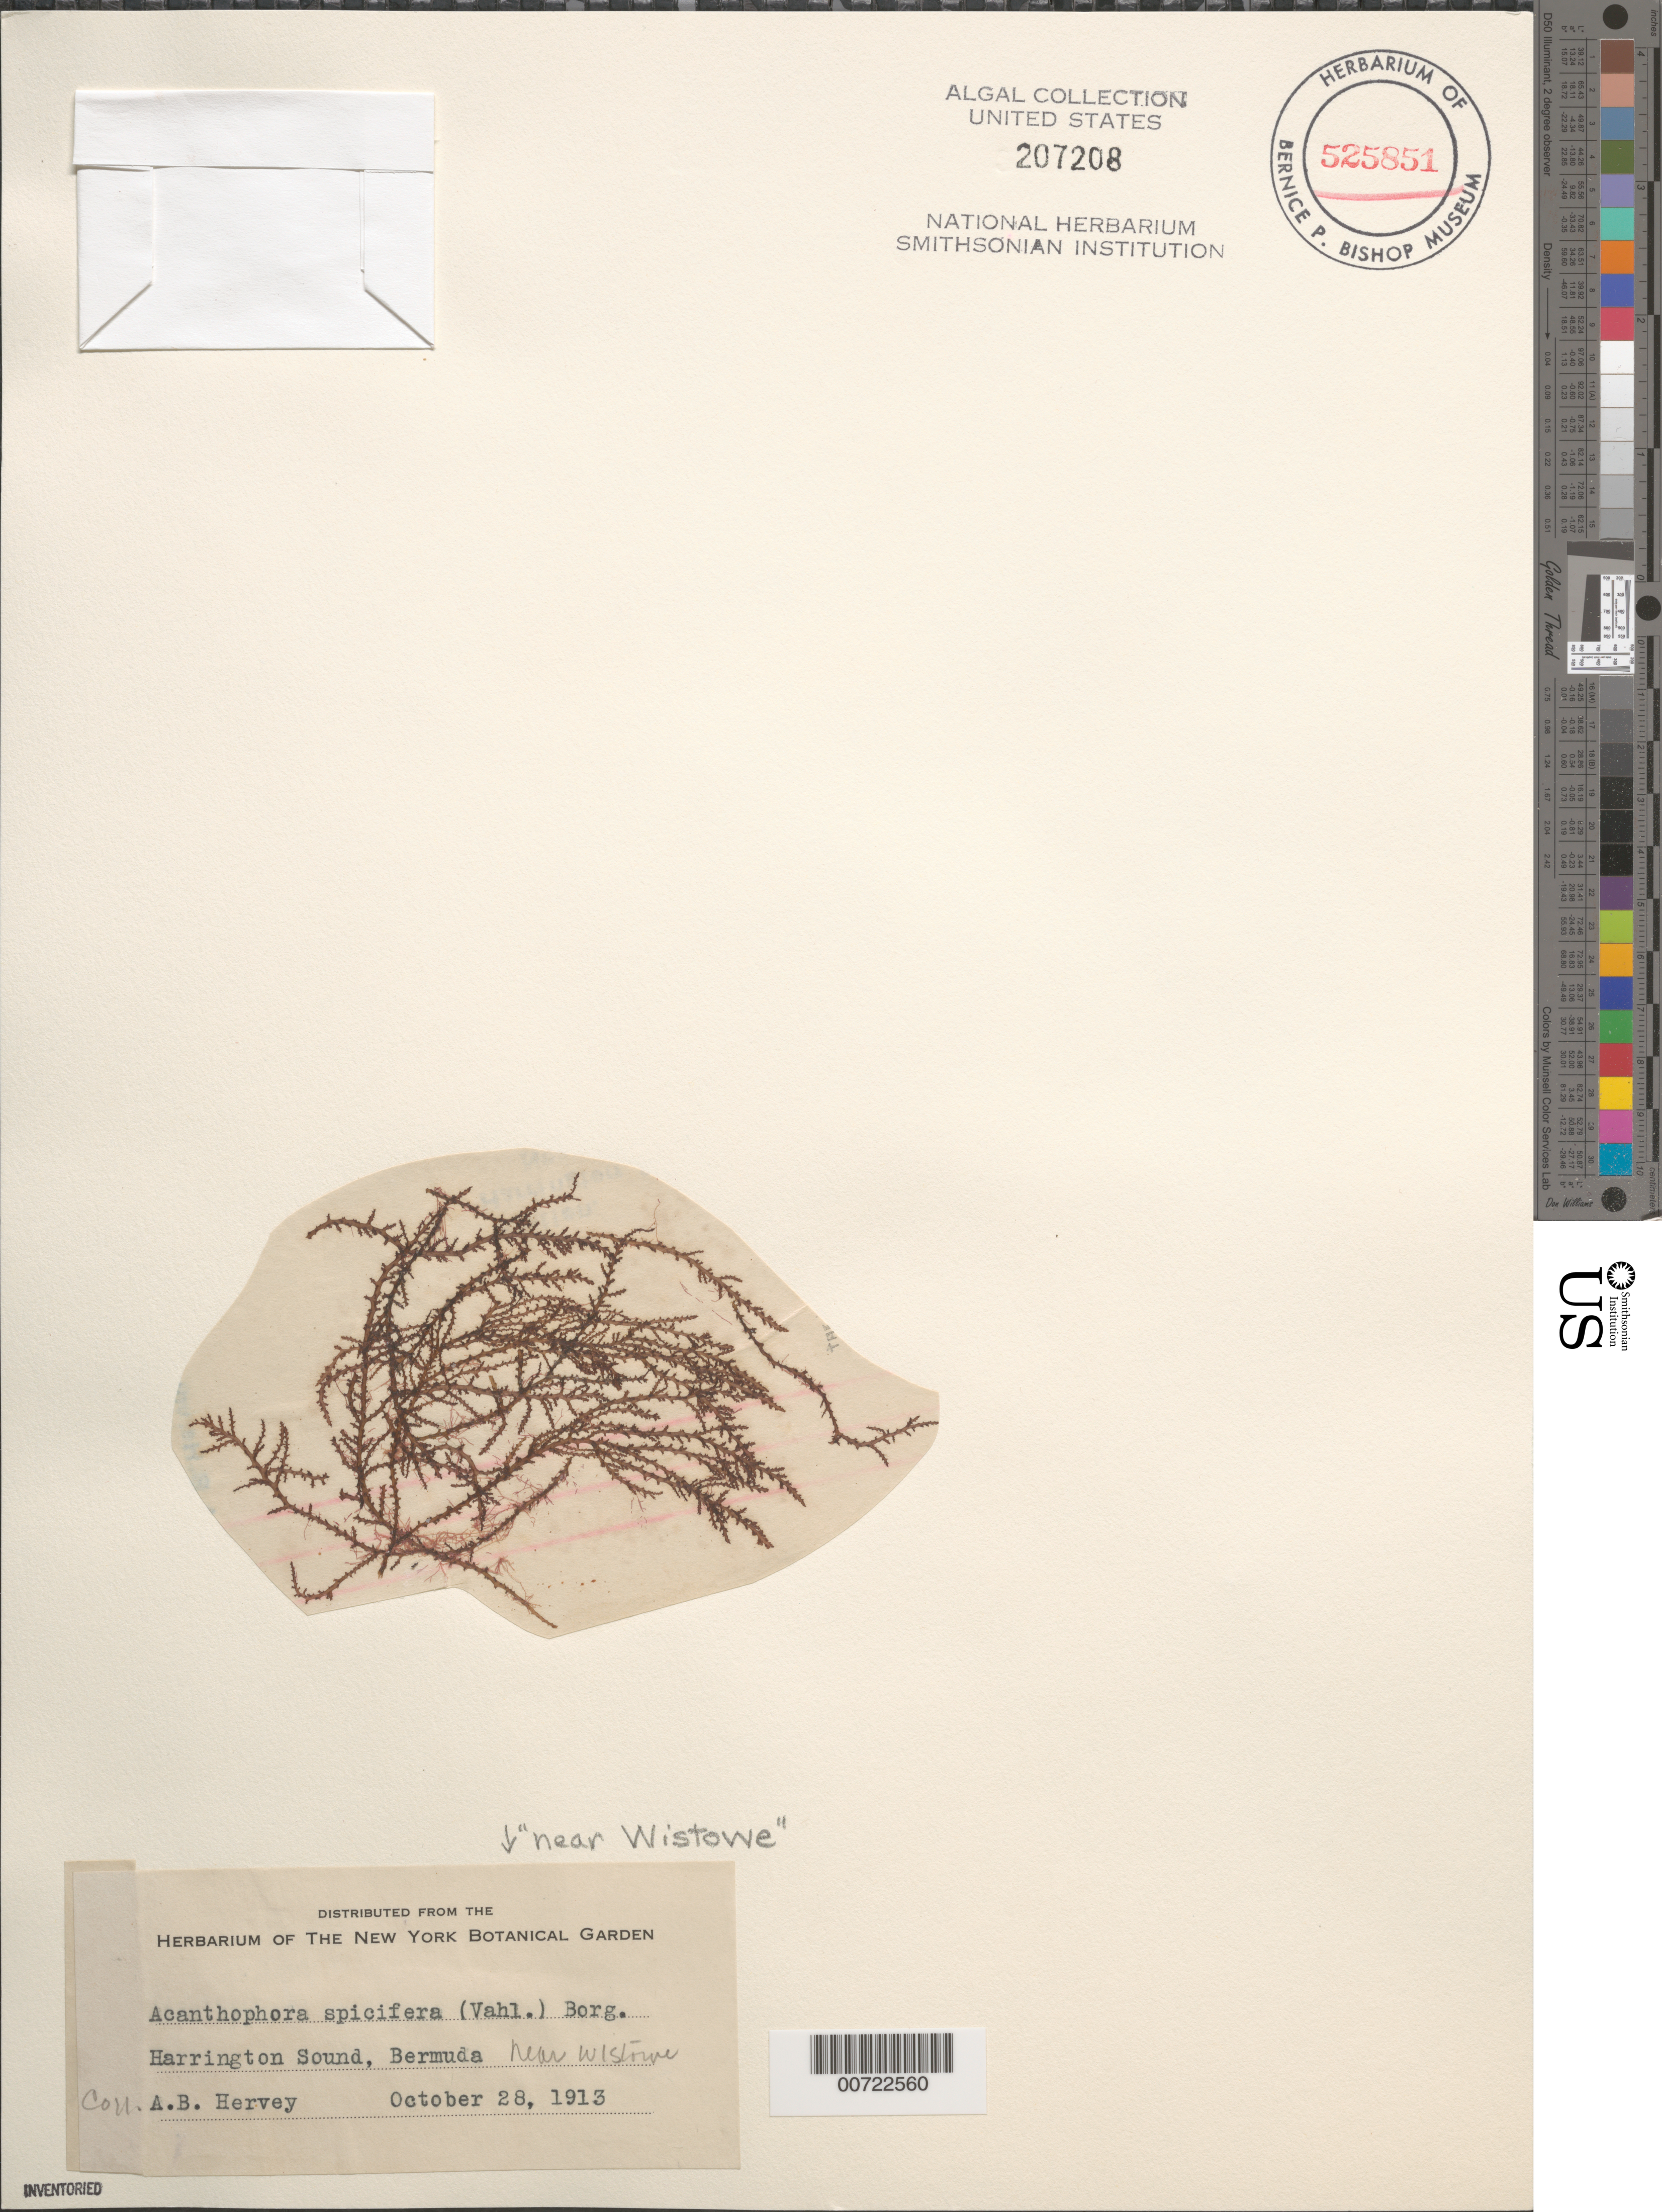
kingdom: Plantae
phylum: Rhodophyta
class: Florideophyceae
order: Ceramiales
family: Rhodomelaceae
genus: Acanthophora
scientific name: Acanthophora spicifera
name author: (Vahl) Børgesen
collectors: A. B. Hervey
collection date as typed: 28 Oct 1913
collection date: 1913-10-28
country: Bermuda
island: Bermuda Island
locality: Harrington Sound near Wistowe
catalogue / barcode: US 207208